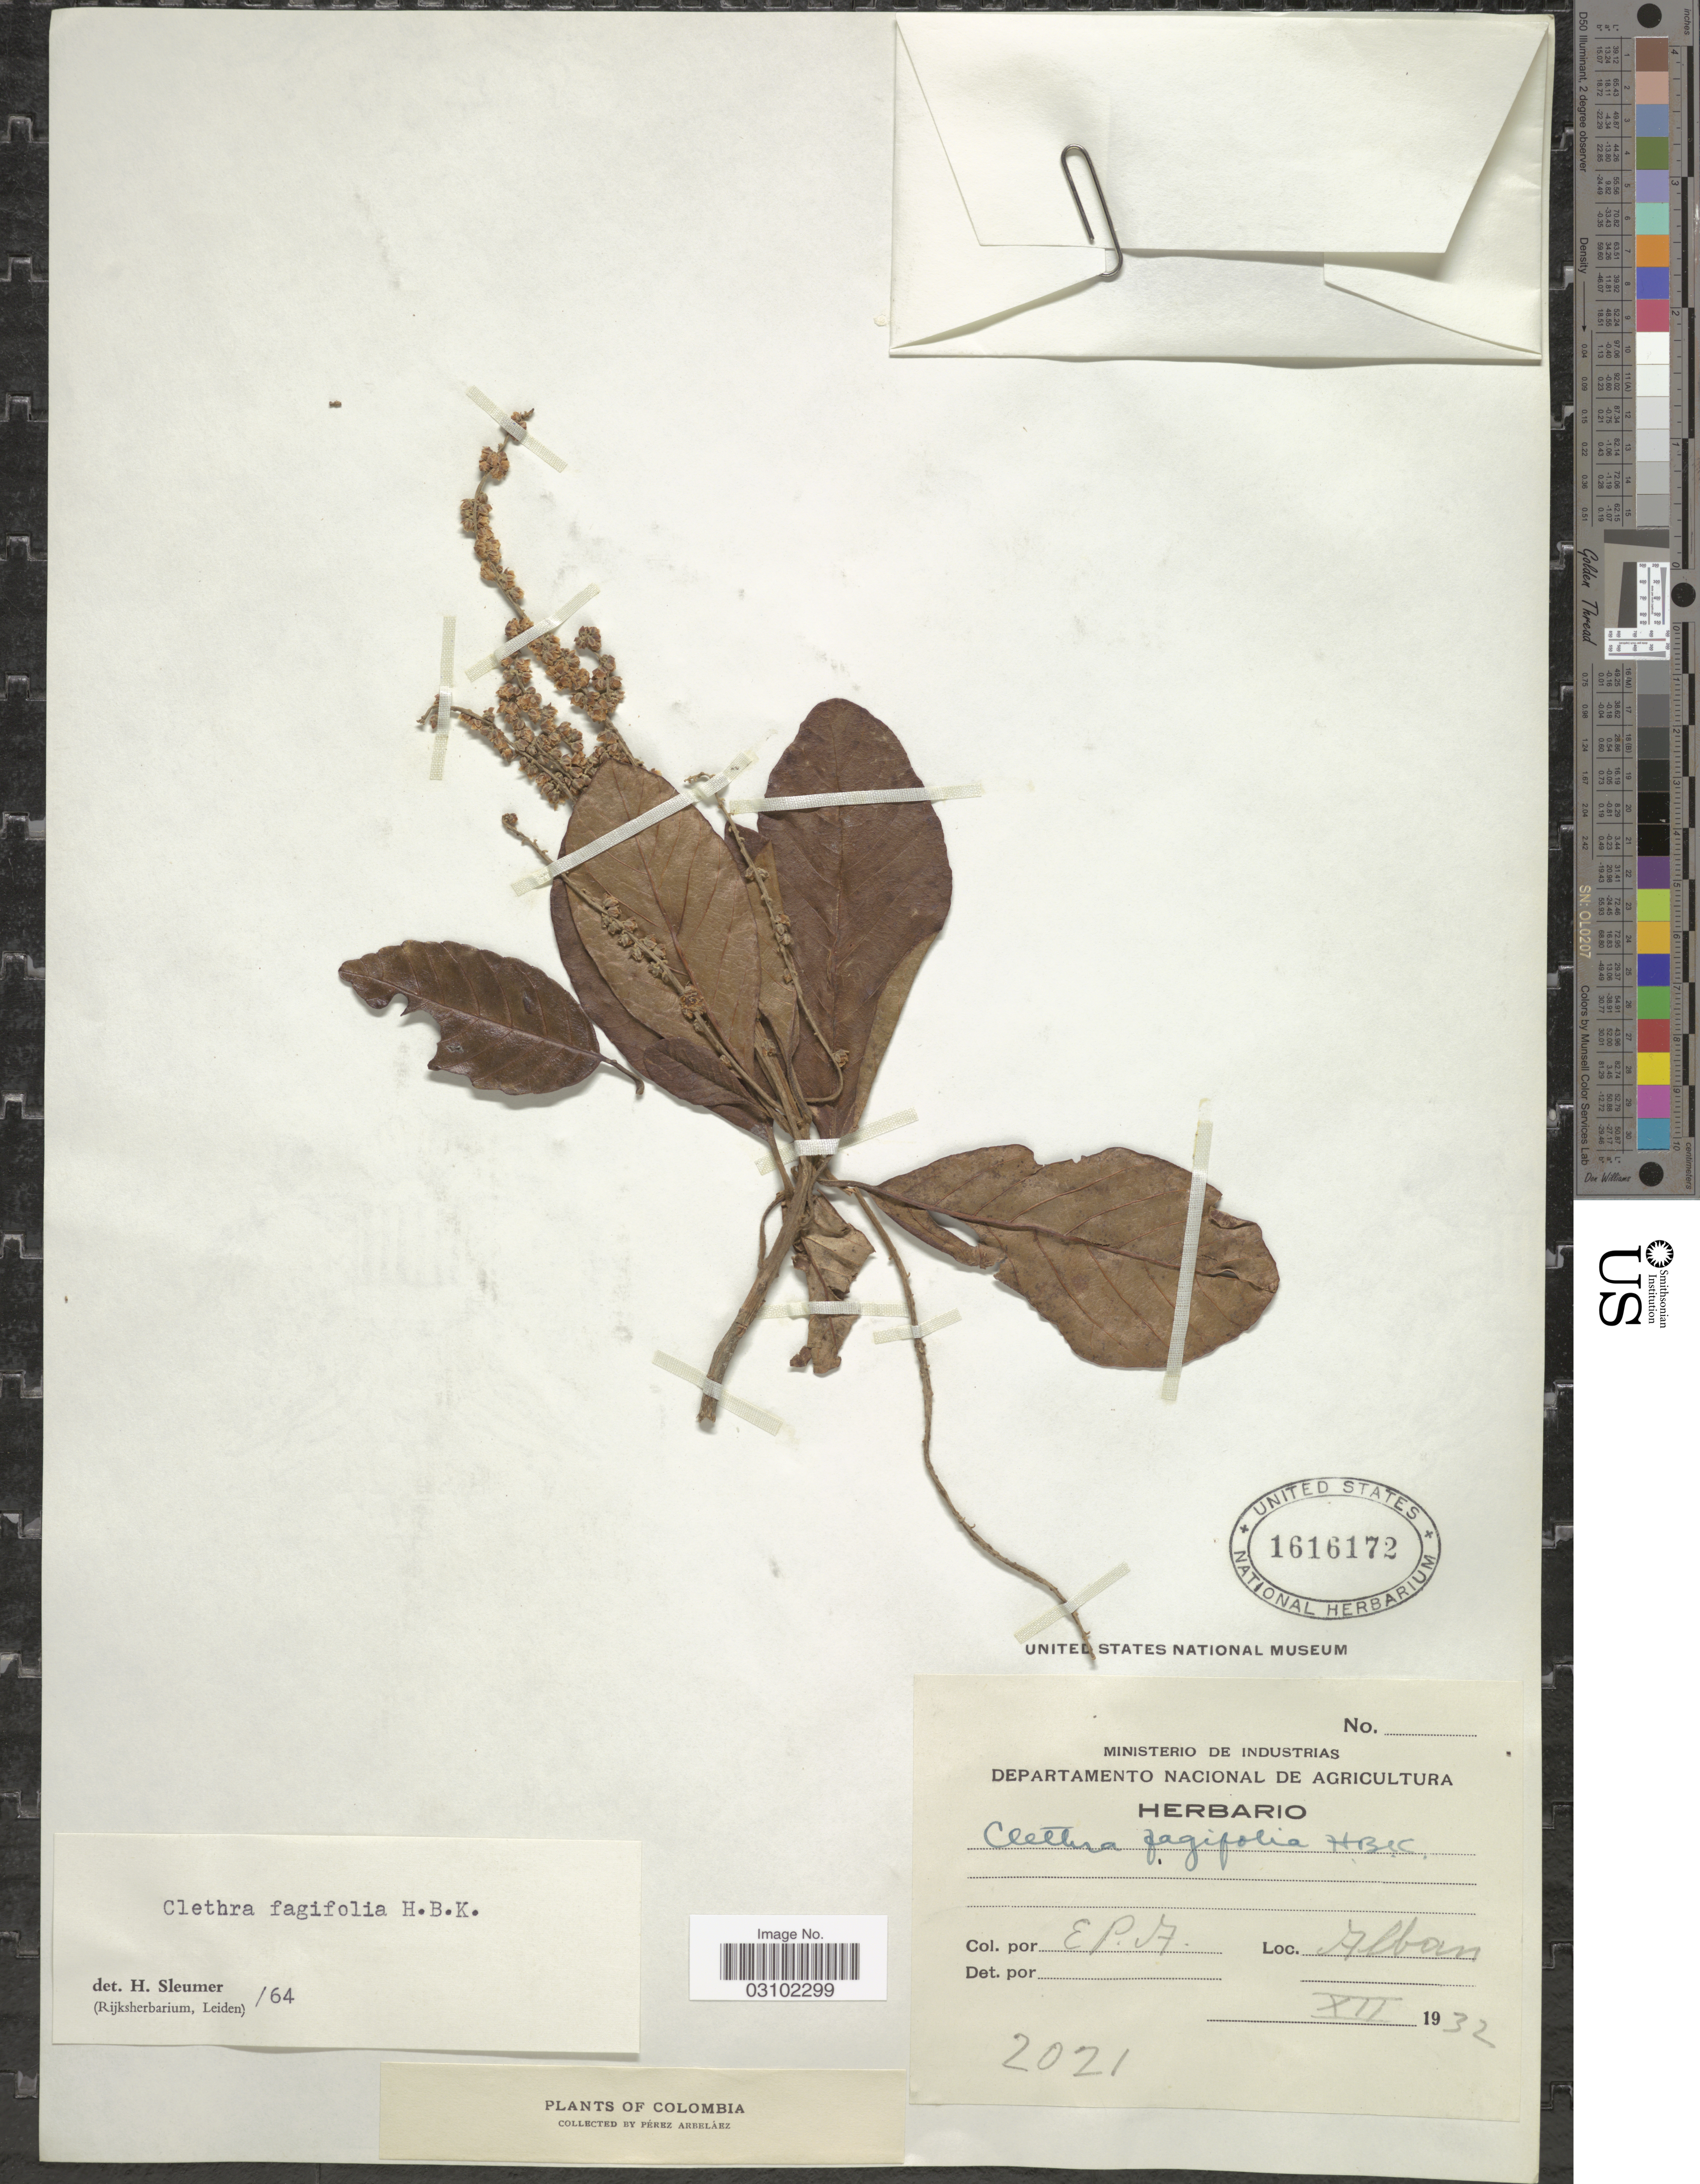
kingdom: Plantae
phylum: Tracheophyta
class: Magnoliopsida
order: Ericales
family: Clethraceae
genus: Clethra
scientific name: Clethra fagifolia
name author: Kunth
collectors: E. Pérez Arbeláez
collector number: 2021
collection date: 1932-12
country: Colombia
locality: Alban.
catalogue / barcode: US 1616172